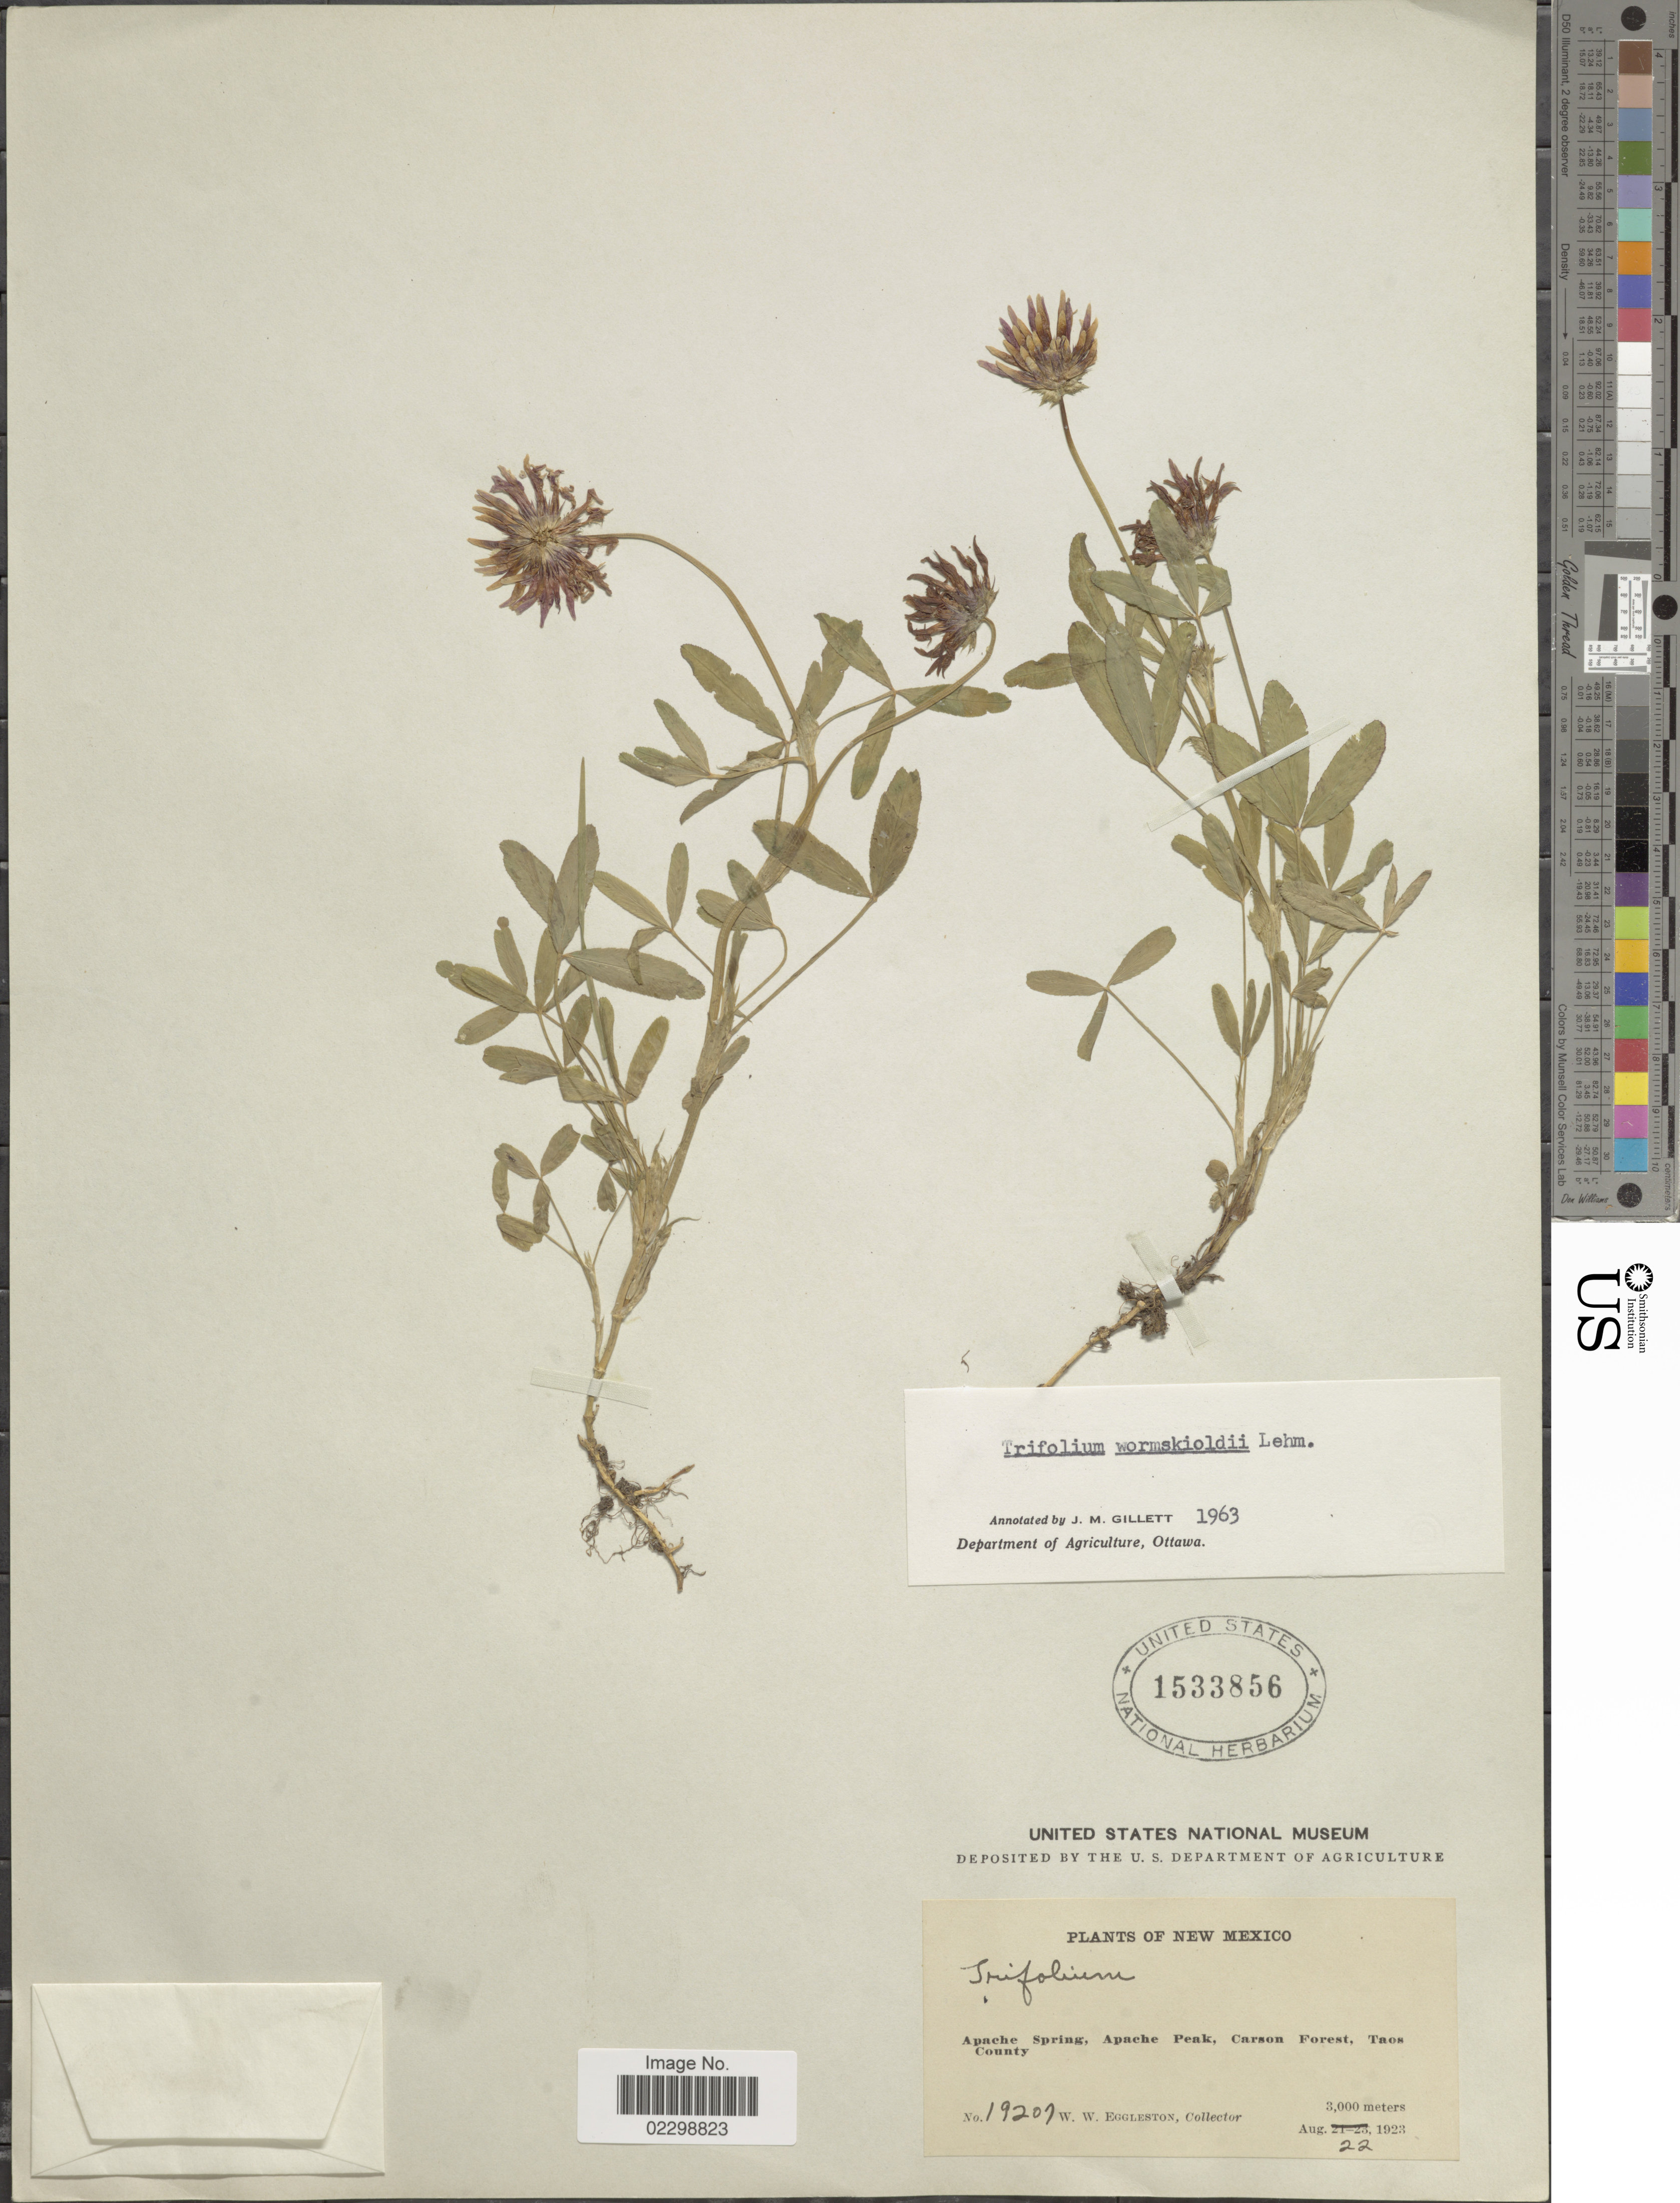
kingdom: Plantae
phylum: Tracheophyta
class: Magnoliopsida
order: Fabales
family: Fabaceae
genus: Trifolium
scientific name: Trifolium wormskioldii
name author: Lehm.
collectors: W. W. Eggleston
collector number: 19207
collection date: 1923-08-22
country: United States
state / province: New Mexico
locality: Apache Spring, Apache Peak, Carson Forest, Taos County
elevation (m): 3000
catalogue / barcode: US 1533856